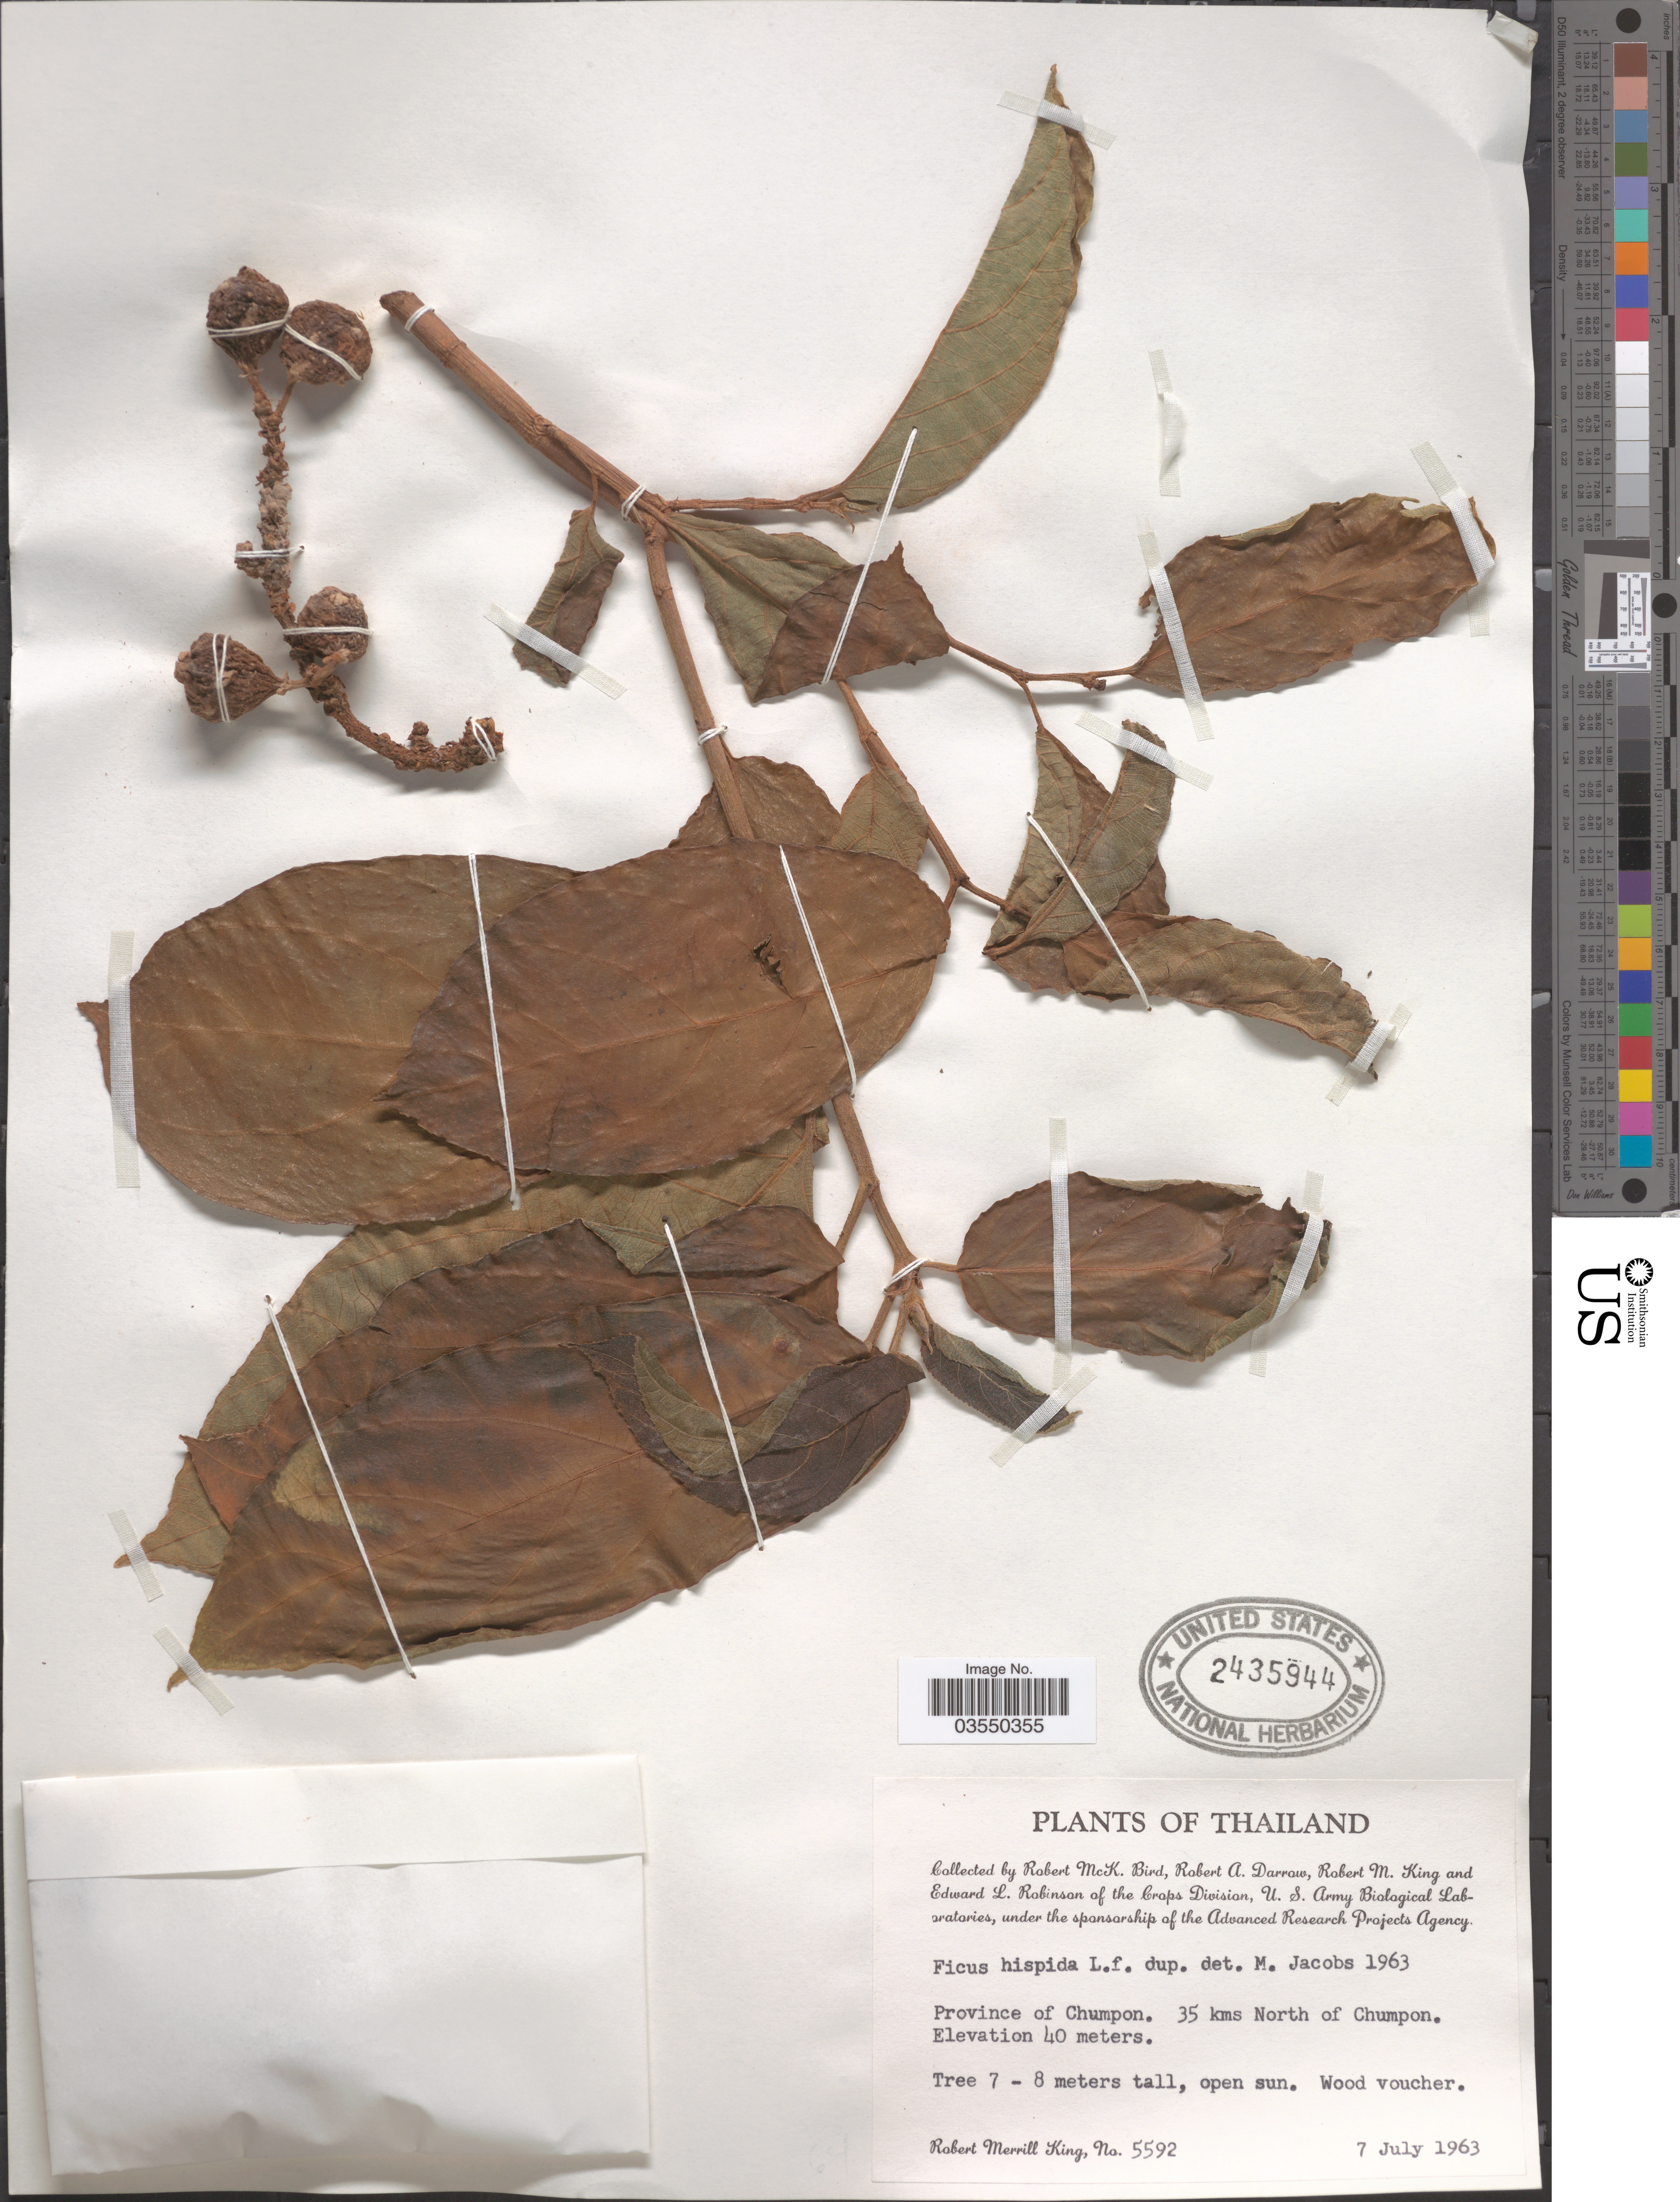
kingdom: Plantae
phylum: Tracheophyta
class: Magnoliopsida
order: Rosales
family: Moraceae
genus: Ficus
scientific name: Ficus hispida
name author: L. f.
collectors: R. M. King, R. M. Bird, R. A. Darrow & E. L. Robinson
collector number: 5592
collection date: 1963-07-07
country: Thailand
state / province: Chumpon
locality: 35 kms North of Chumpon.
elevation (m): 40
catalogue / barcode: US 2435944